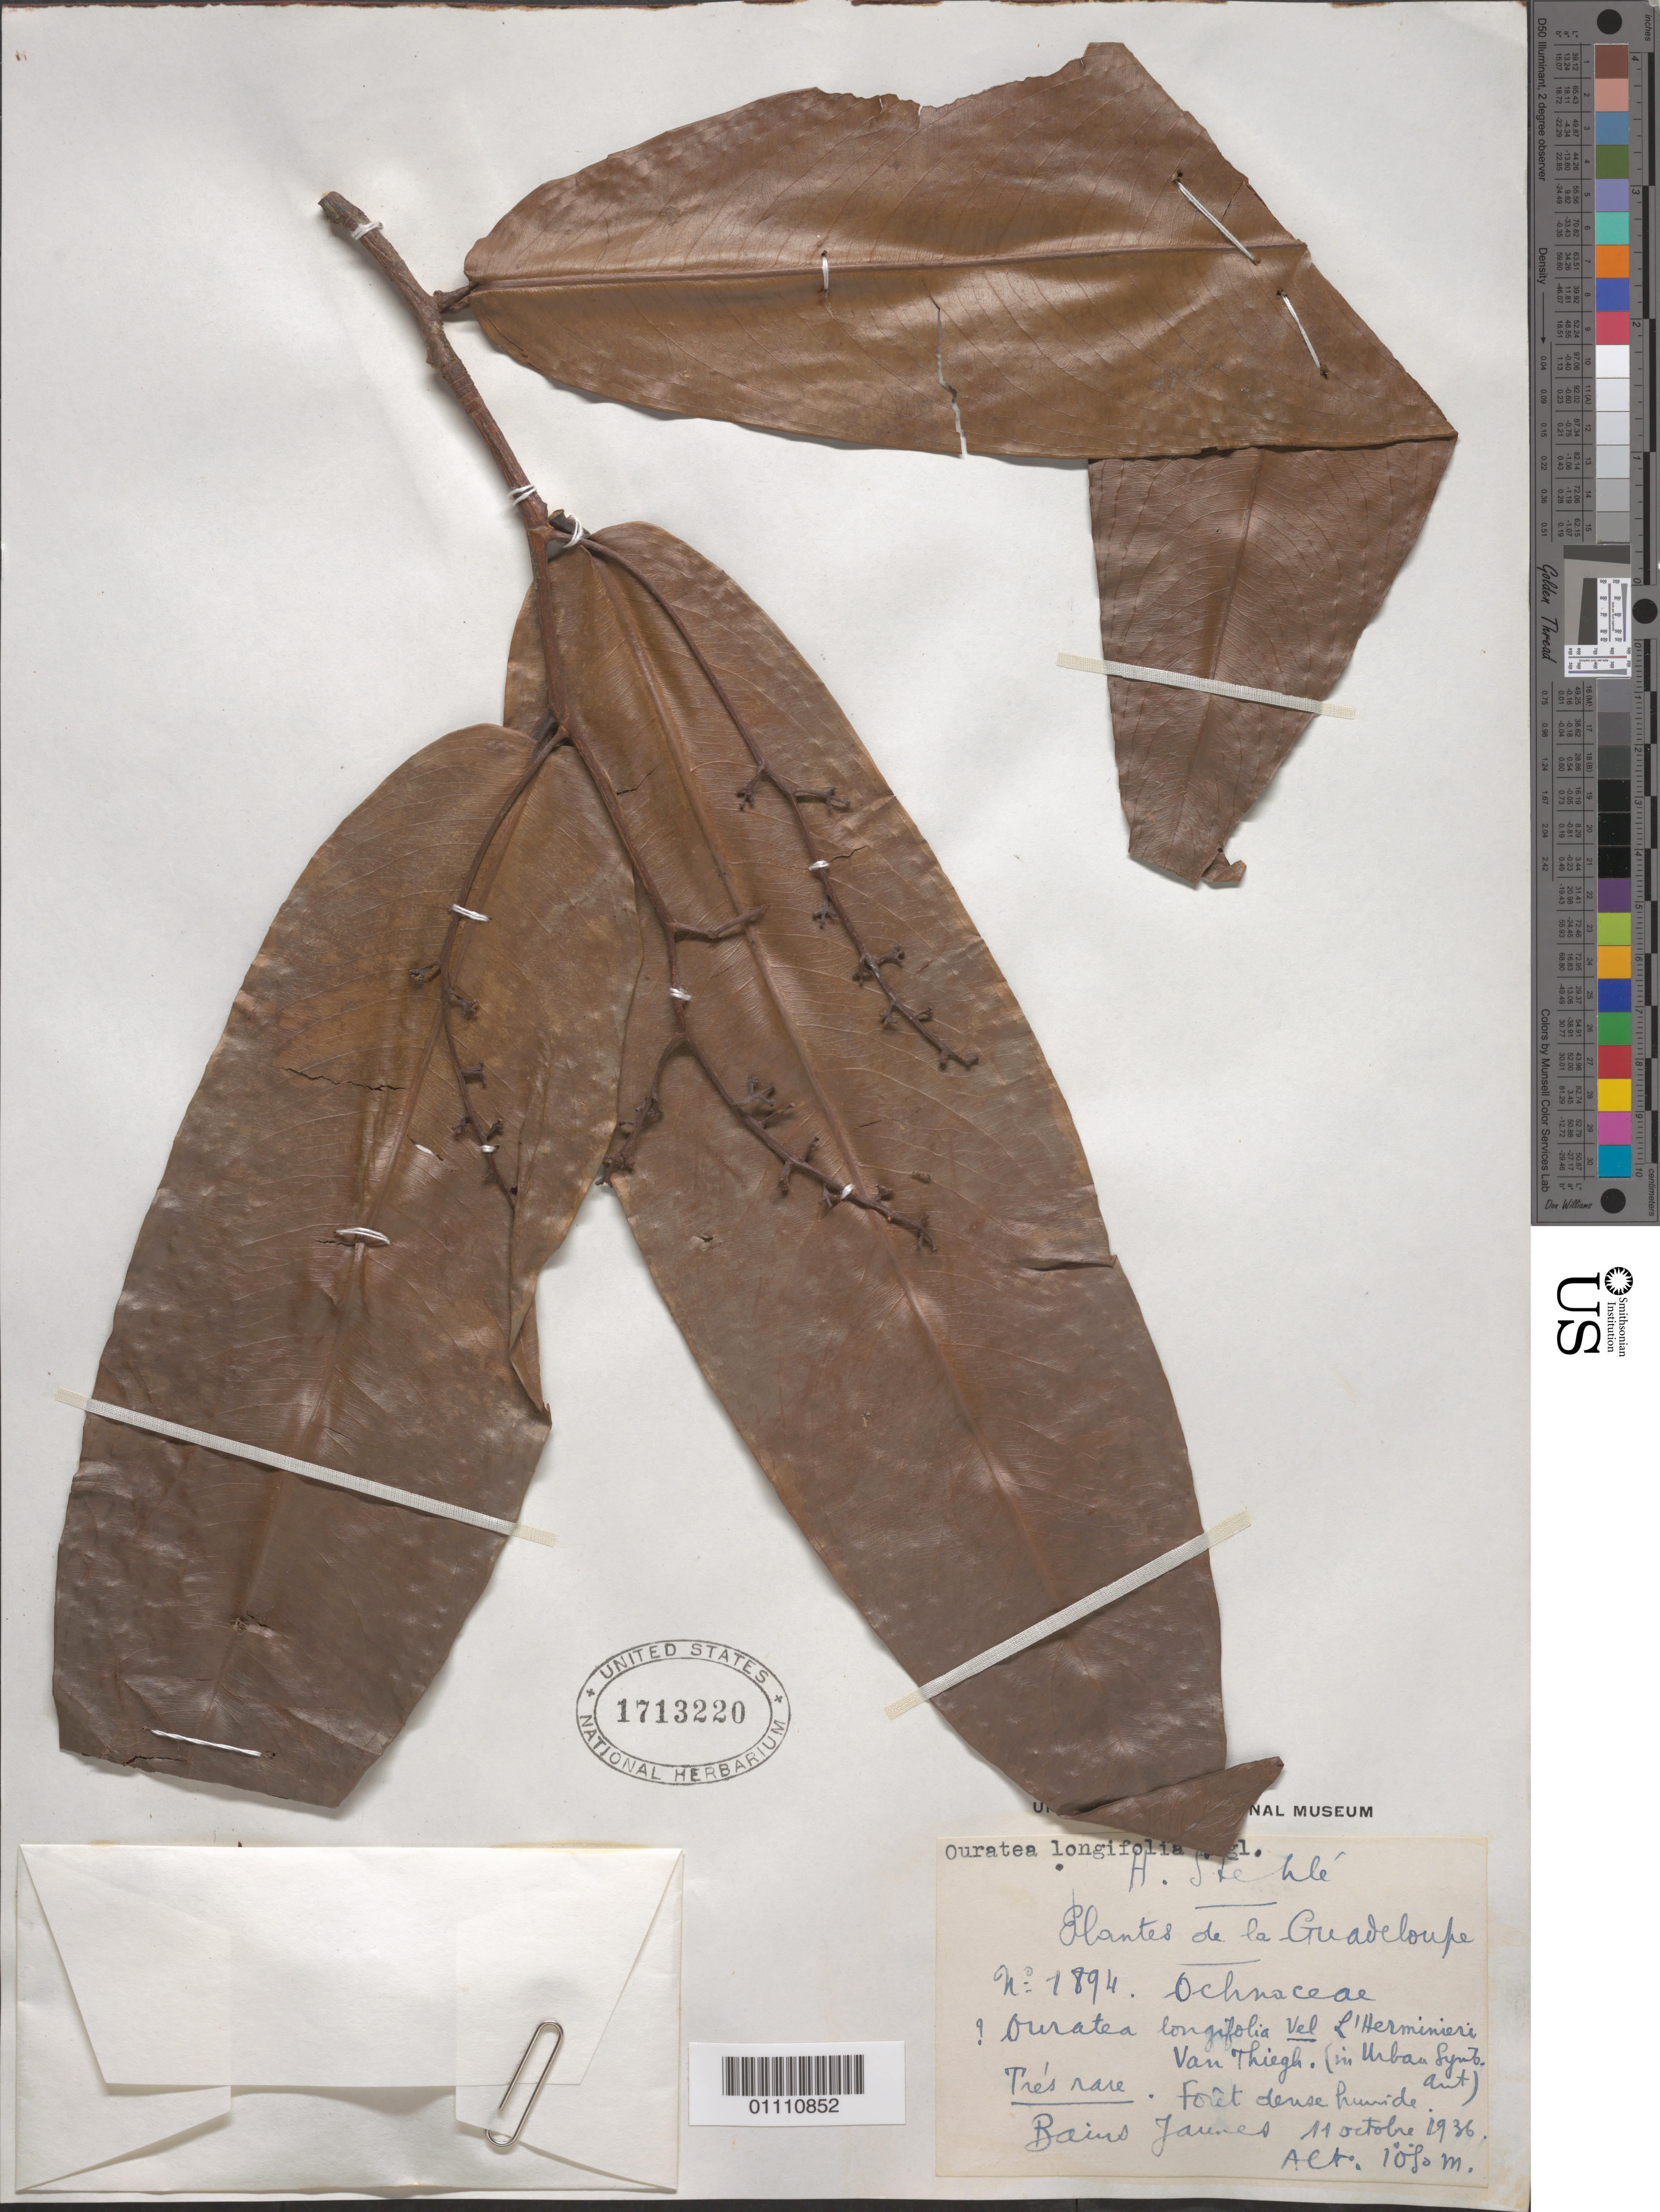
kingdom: Plantae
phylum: Tracheophyta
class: Magnoliopsida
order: Malpighiales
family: Ochnaceae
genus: Ouratea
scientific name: Ouratea longifolia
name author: (Lam.) Engl.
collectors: H. Stehlé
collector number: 1894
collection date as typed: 11 Oct 1936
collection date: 1936-10-11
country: Guadeloupe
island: Basse Terre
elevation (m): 1080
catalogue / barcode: US 1713220